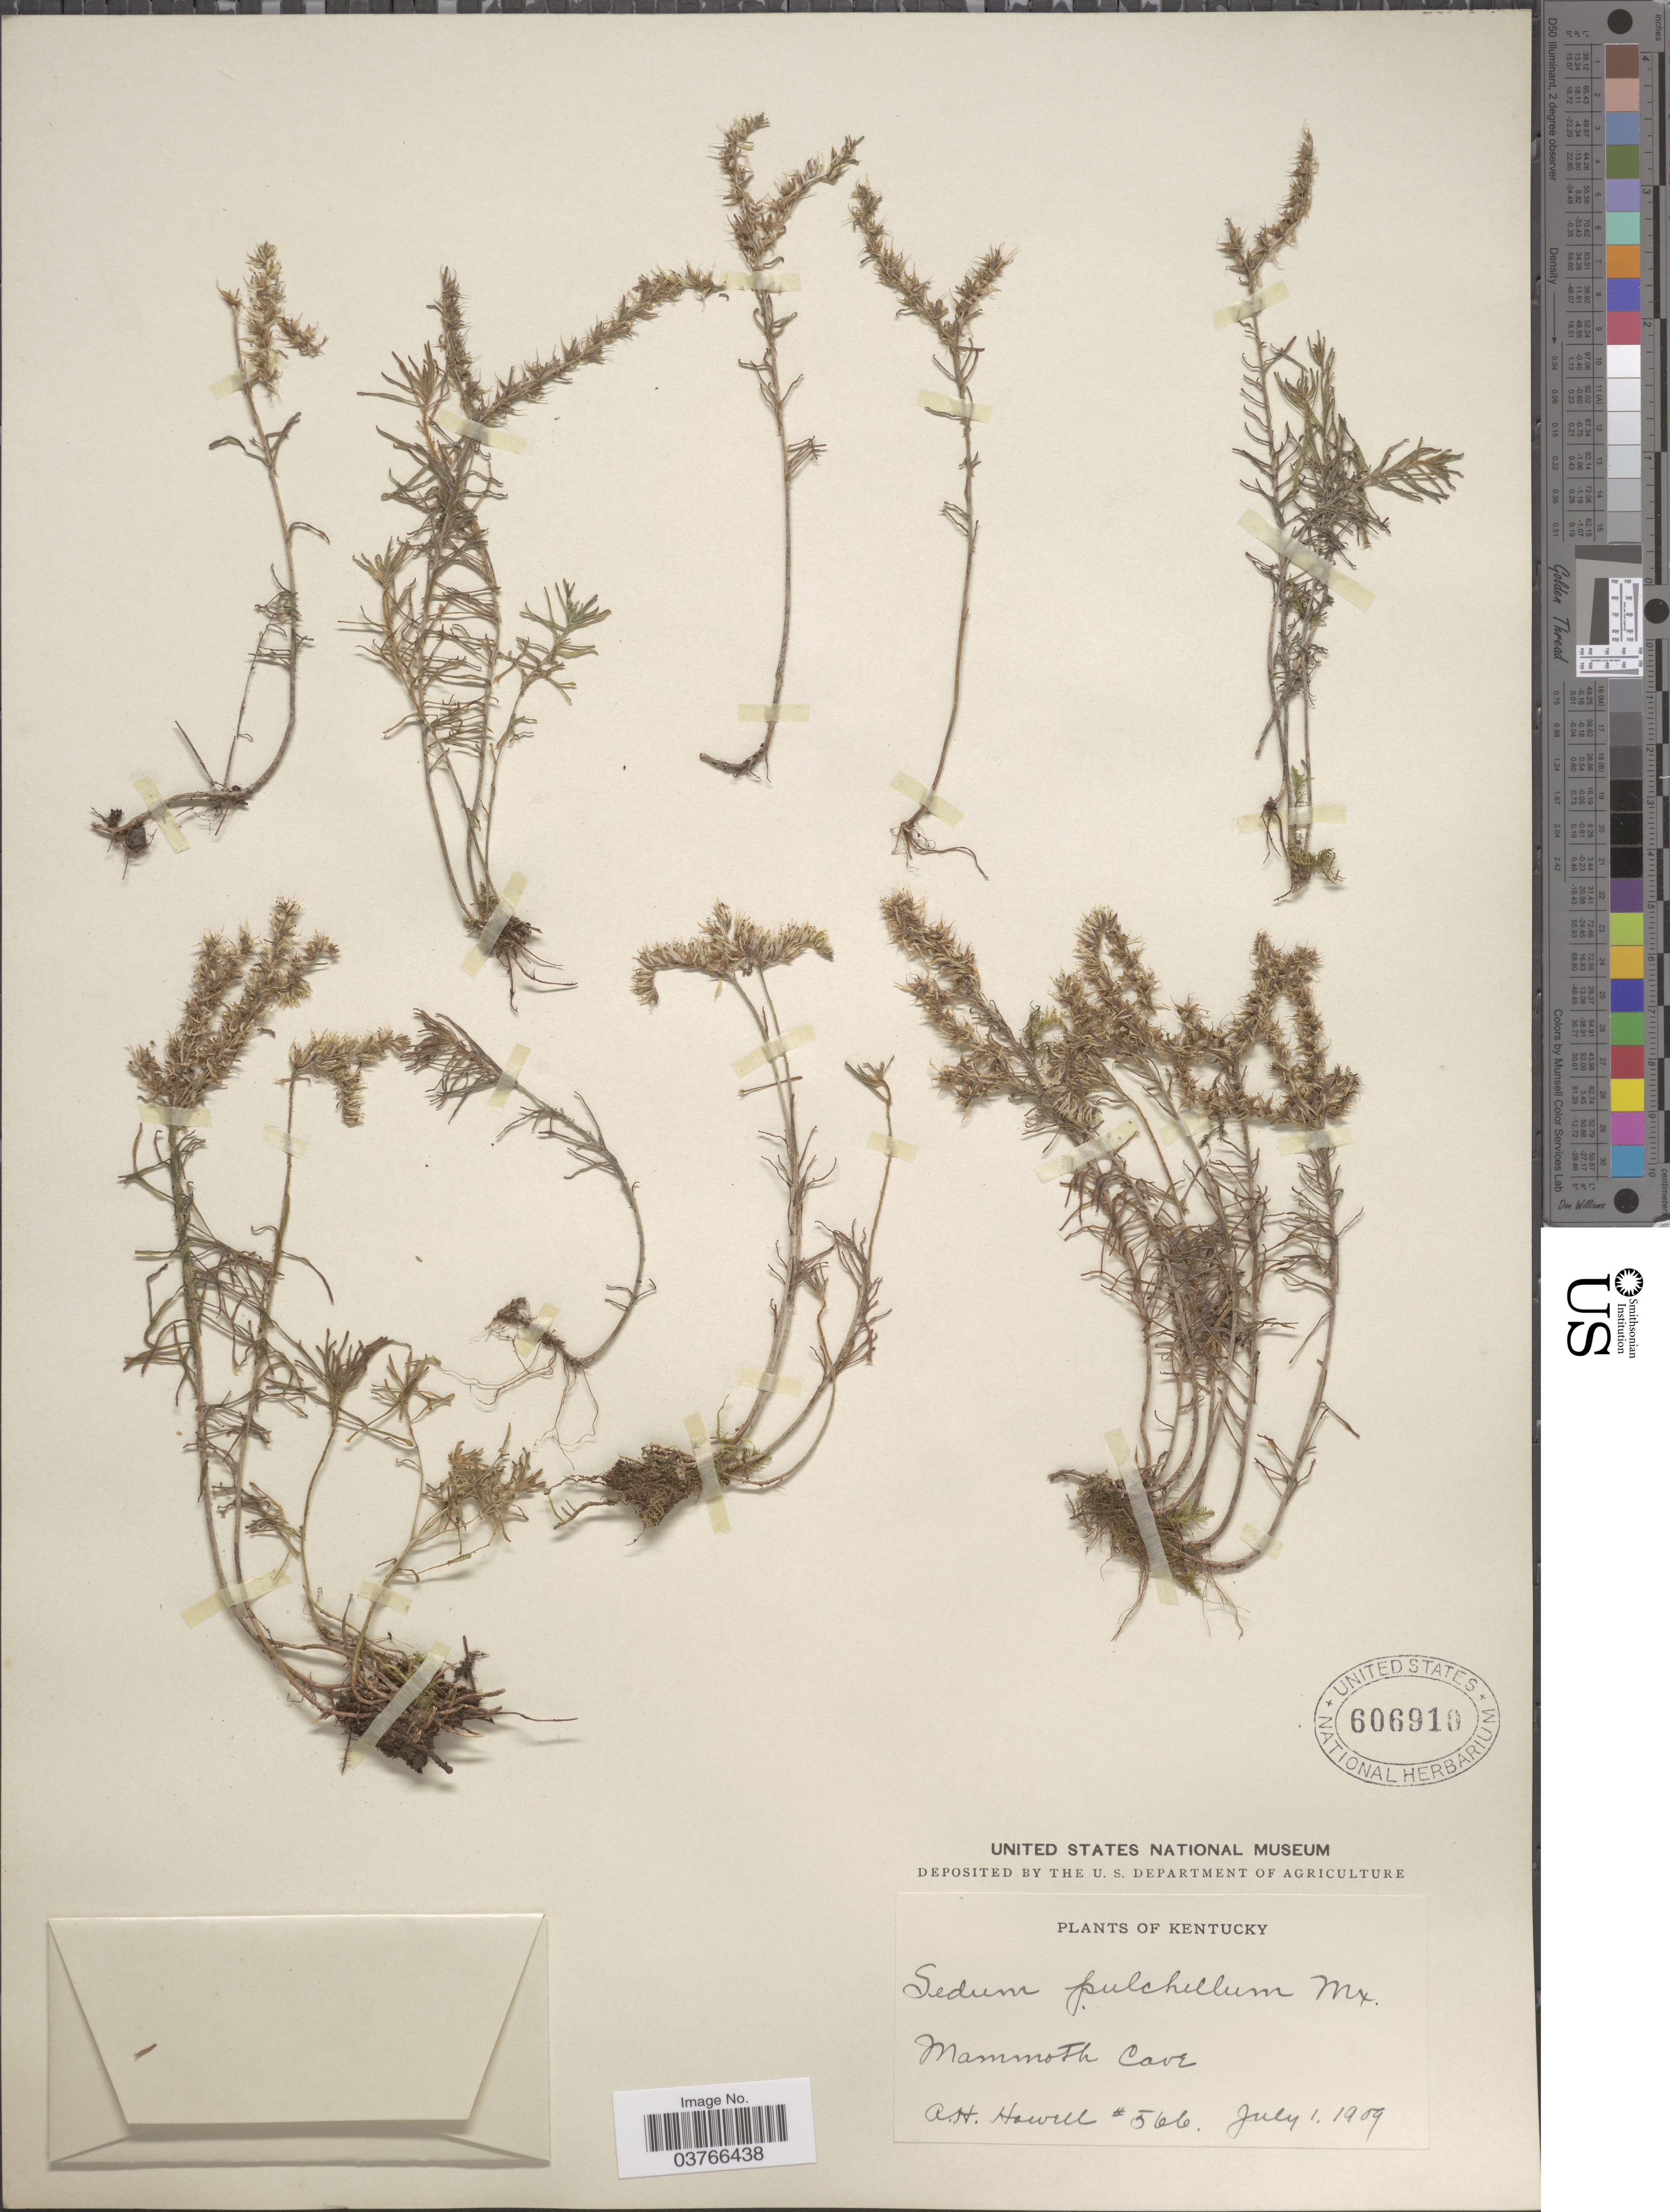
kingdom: Plantae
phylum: Tracheophyta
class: Magnoliopsida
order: Saxifragales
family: Crassulaceae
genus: Sedum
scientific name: Sedum pulchellum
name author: Michx.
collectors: A. Howell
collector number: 566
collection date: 1909-07-01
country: United States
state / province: Kentucky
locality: Mammoth Cave.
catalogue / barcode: US 606910